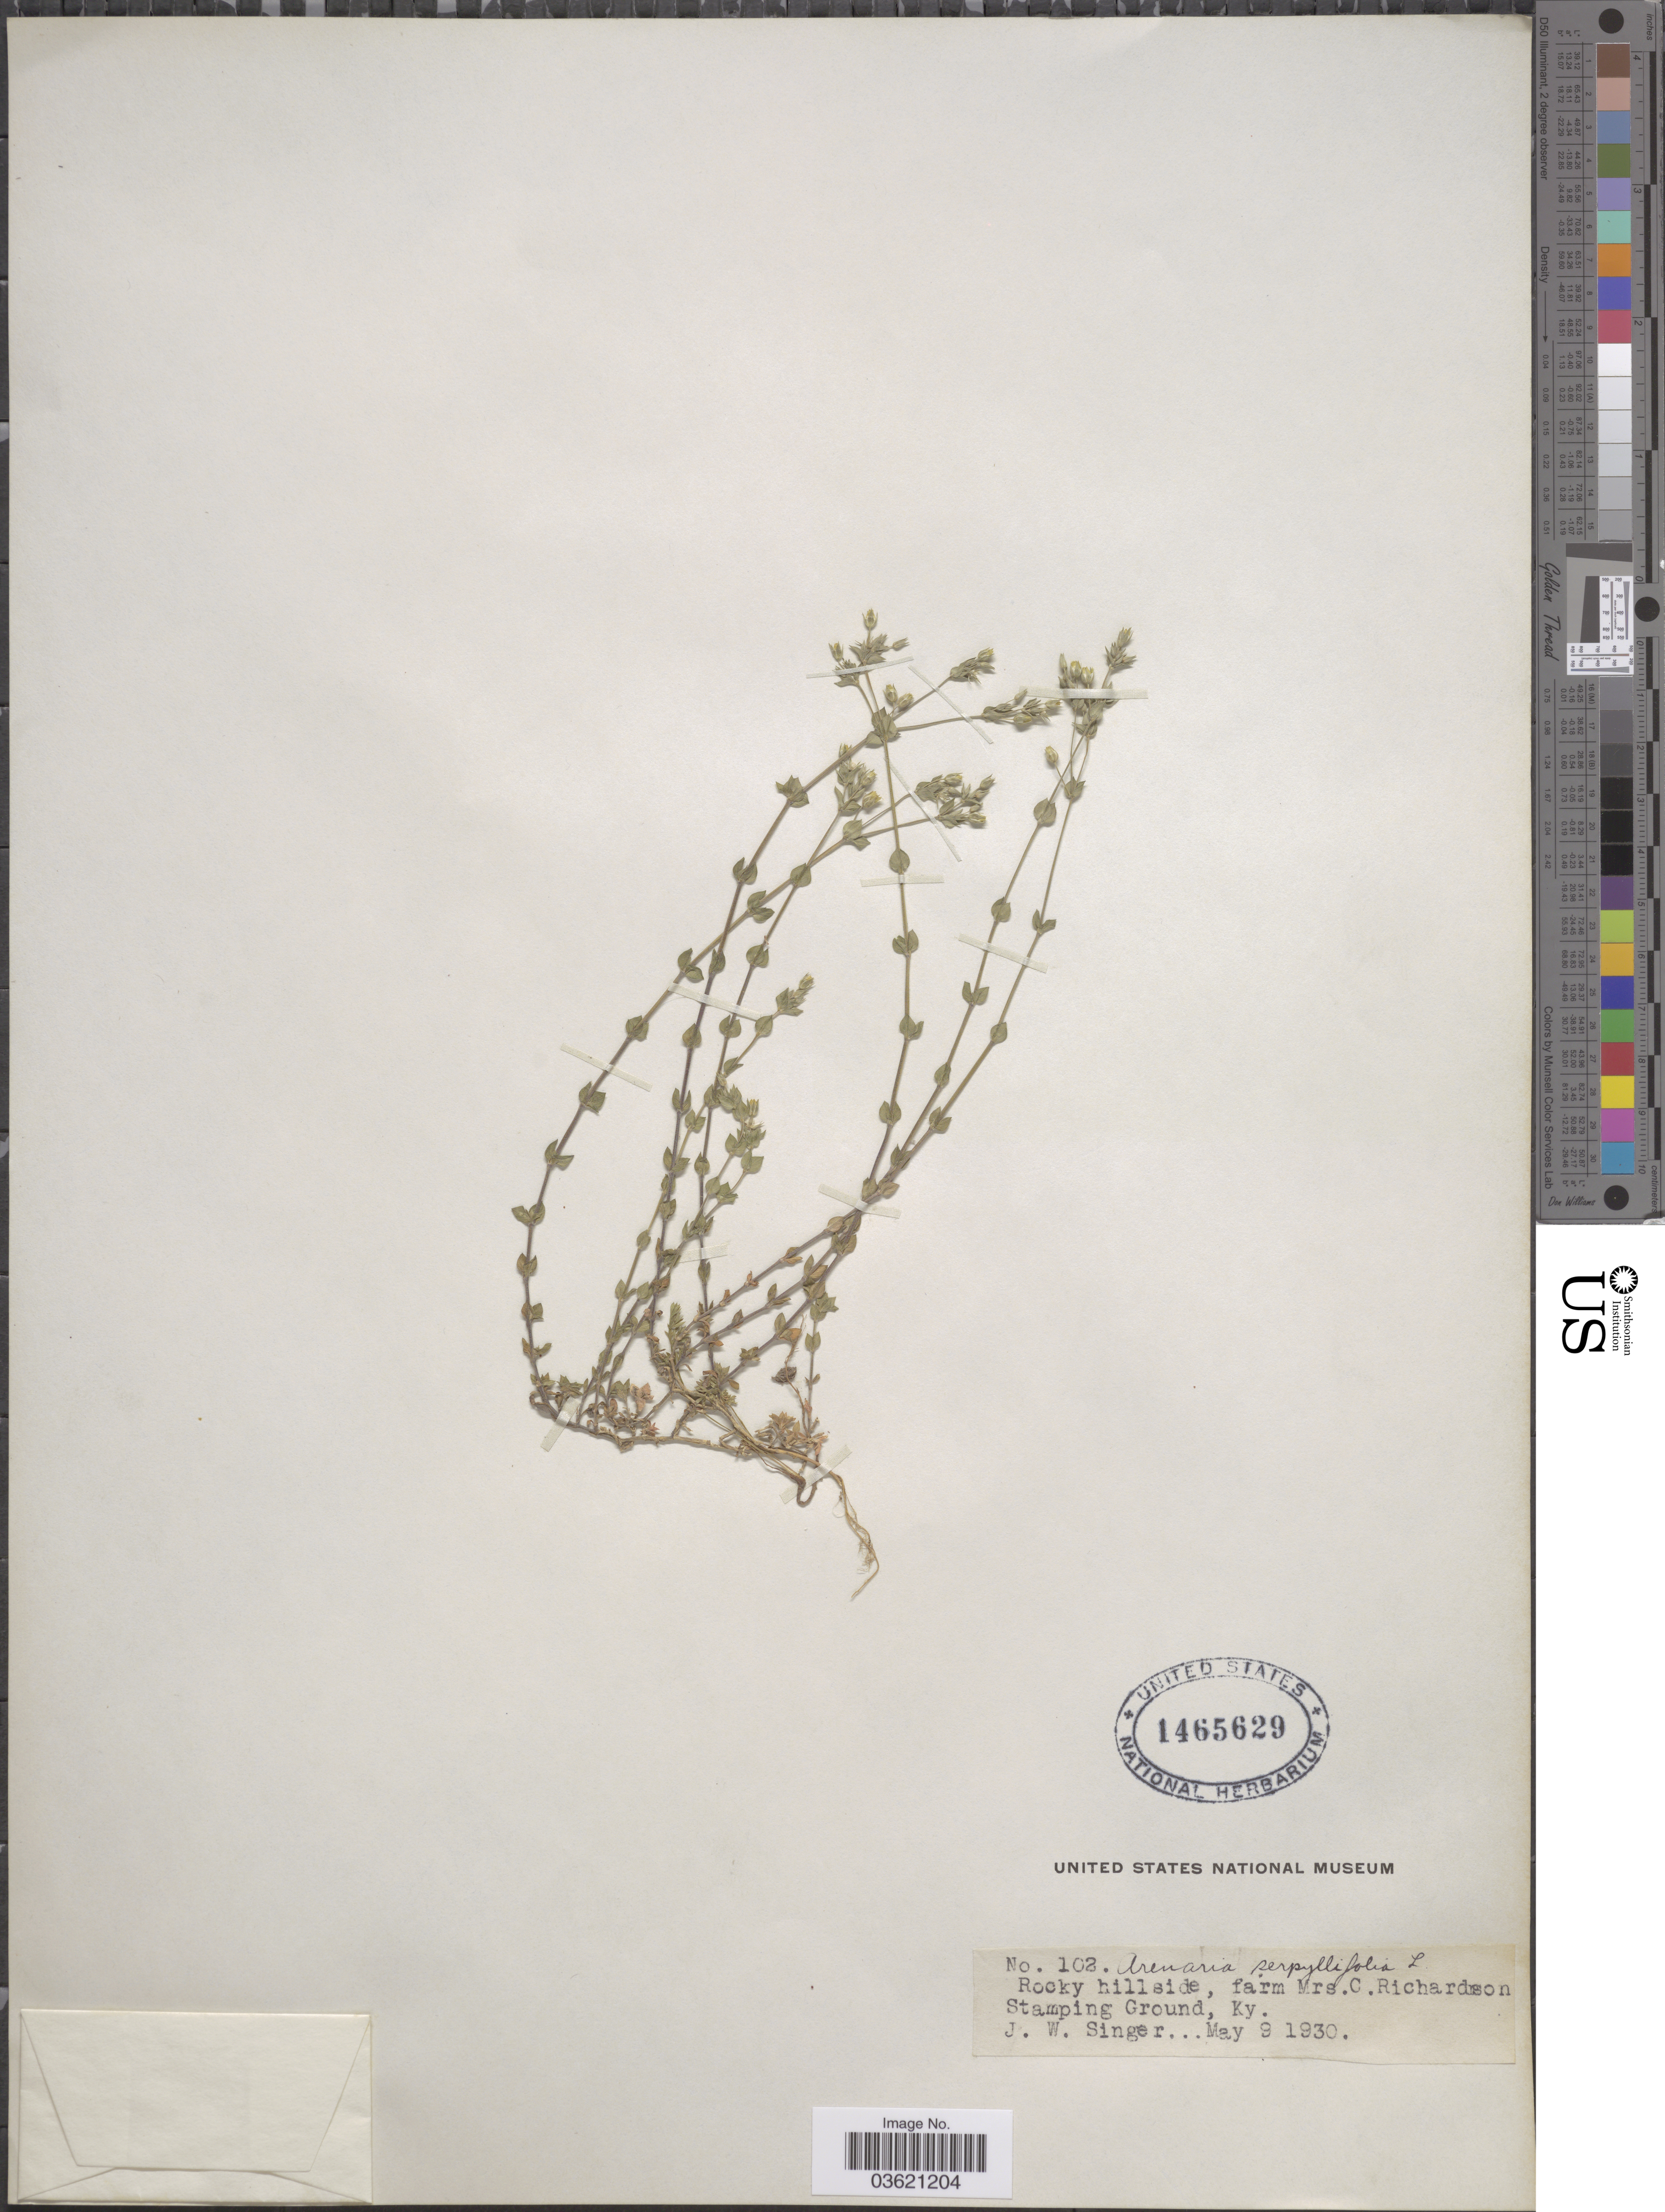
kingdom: Plantae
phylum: Tracheophyta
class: Magnoliopsida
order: Caryophyllales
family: Caryophyllaceae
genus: Arenaria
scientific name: Arenaria serpyllifolia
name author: L.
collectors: J. EW. Singer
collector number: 102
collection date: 1930-05-09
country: United States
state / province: Kentucky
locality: Rocky hillside, farm Mrs. C. Richardson Stamping Ground.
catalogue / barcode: US 1465629